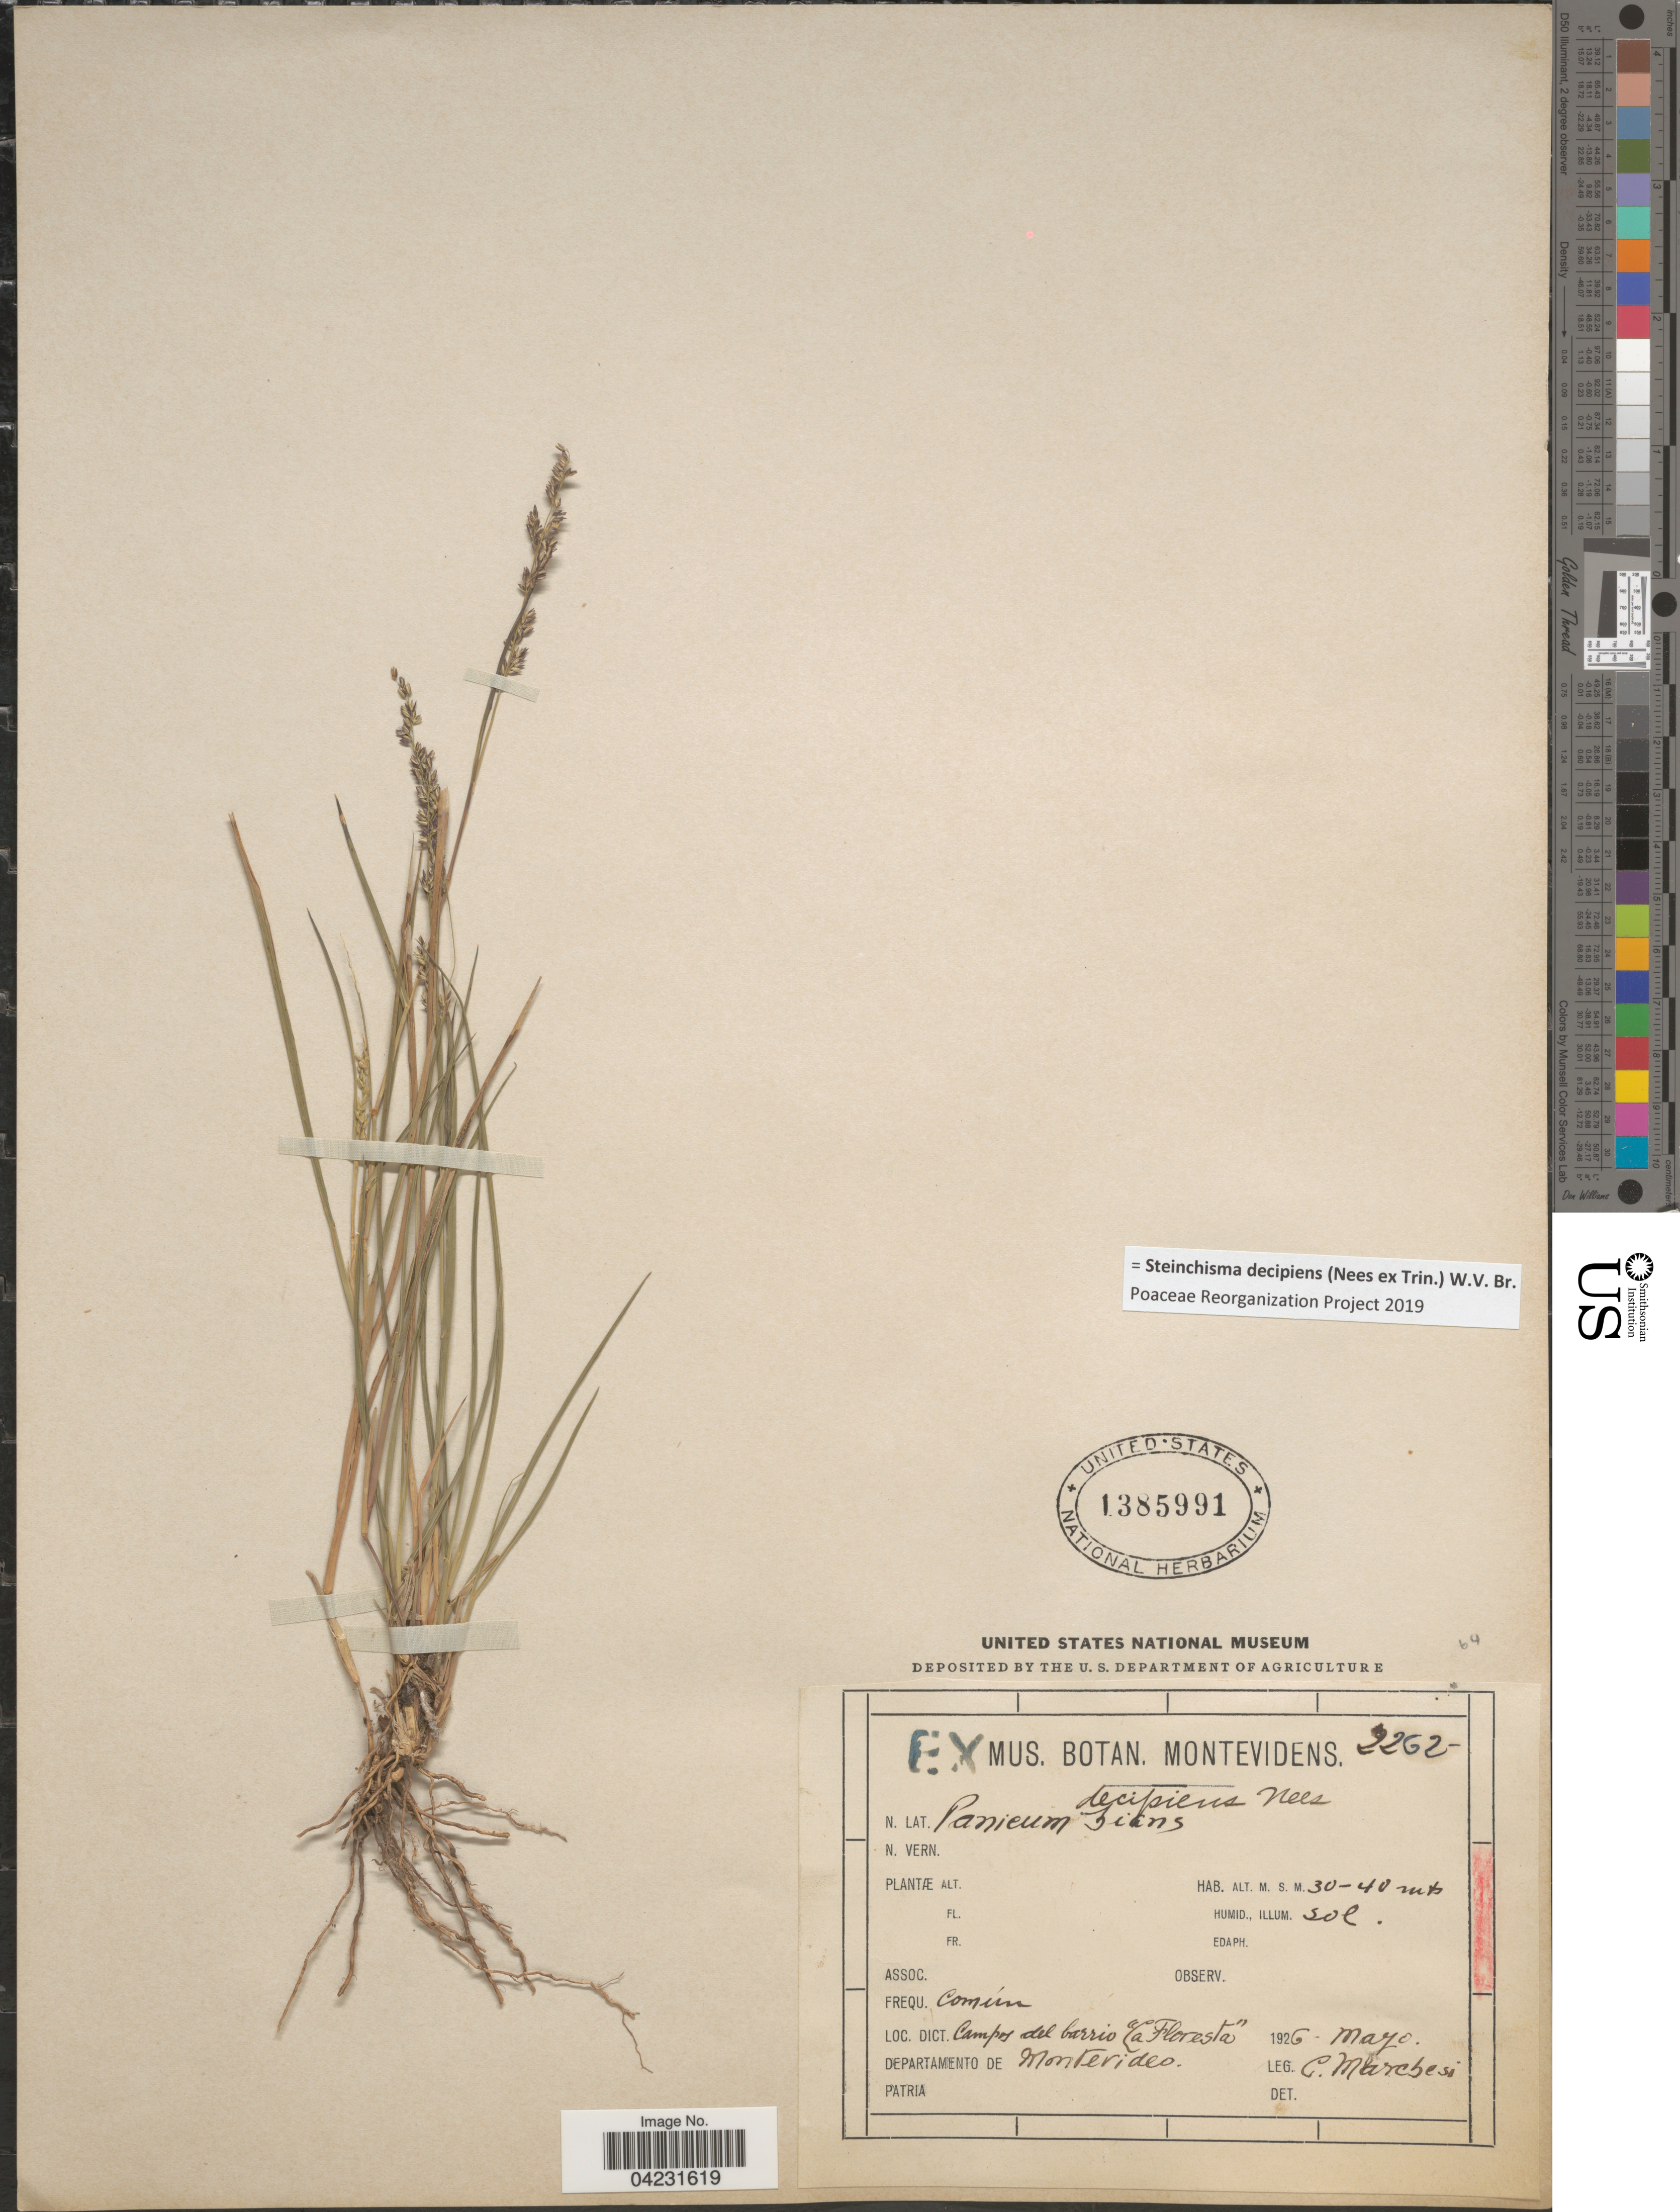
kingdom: Plantae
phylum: Tracheophyta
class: Liliopsida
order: Poales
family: Poaceae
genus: Steinchisma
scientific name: Steinchisma decipiens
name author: (Nees ex Trin.) W.V. Br.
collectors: C. Marchesi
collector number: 2262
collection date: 1926-05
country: Uruguay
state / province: Montevideo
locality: Campos del barrio "La Floresta". Departamento de Montevideo.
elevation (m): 30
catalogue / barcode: US 1385991